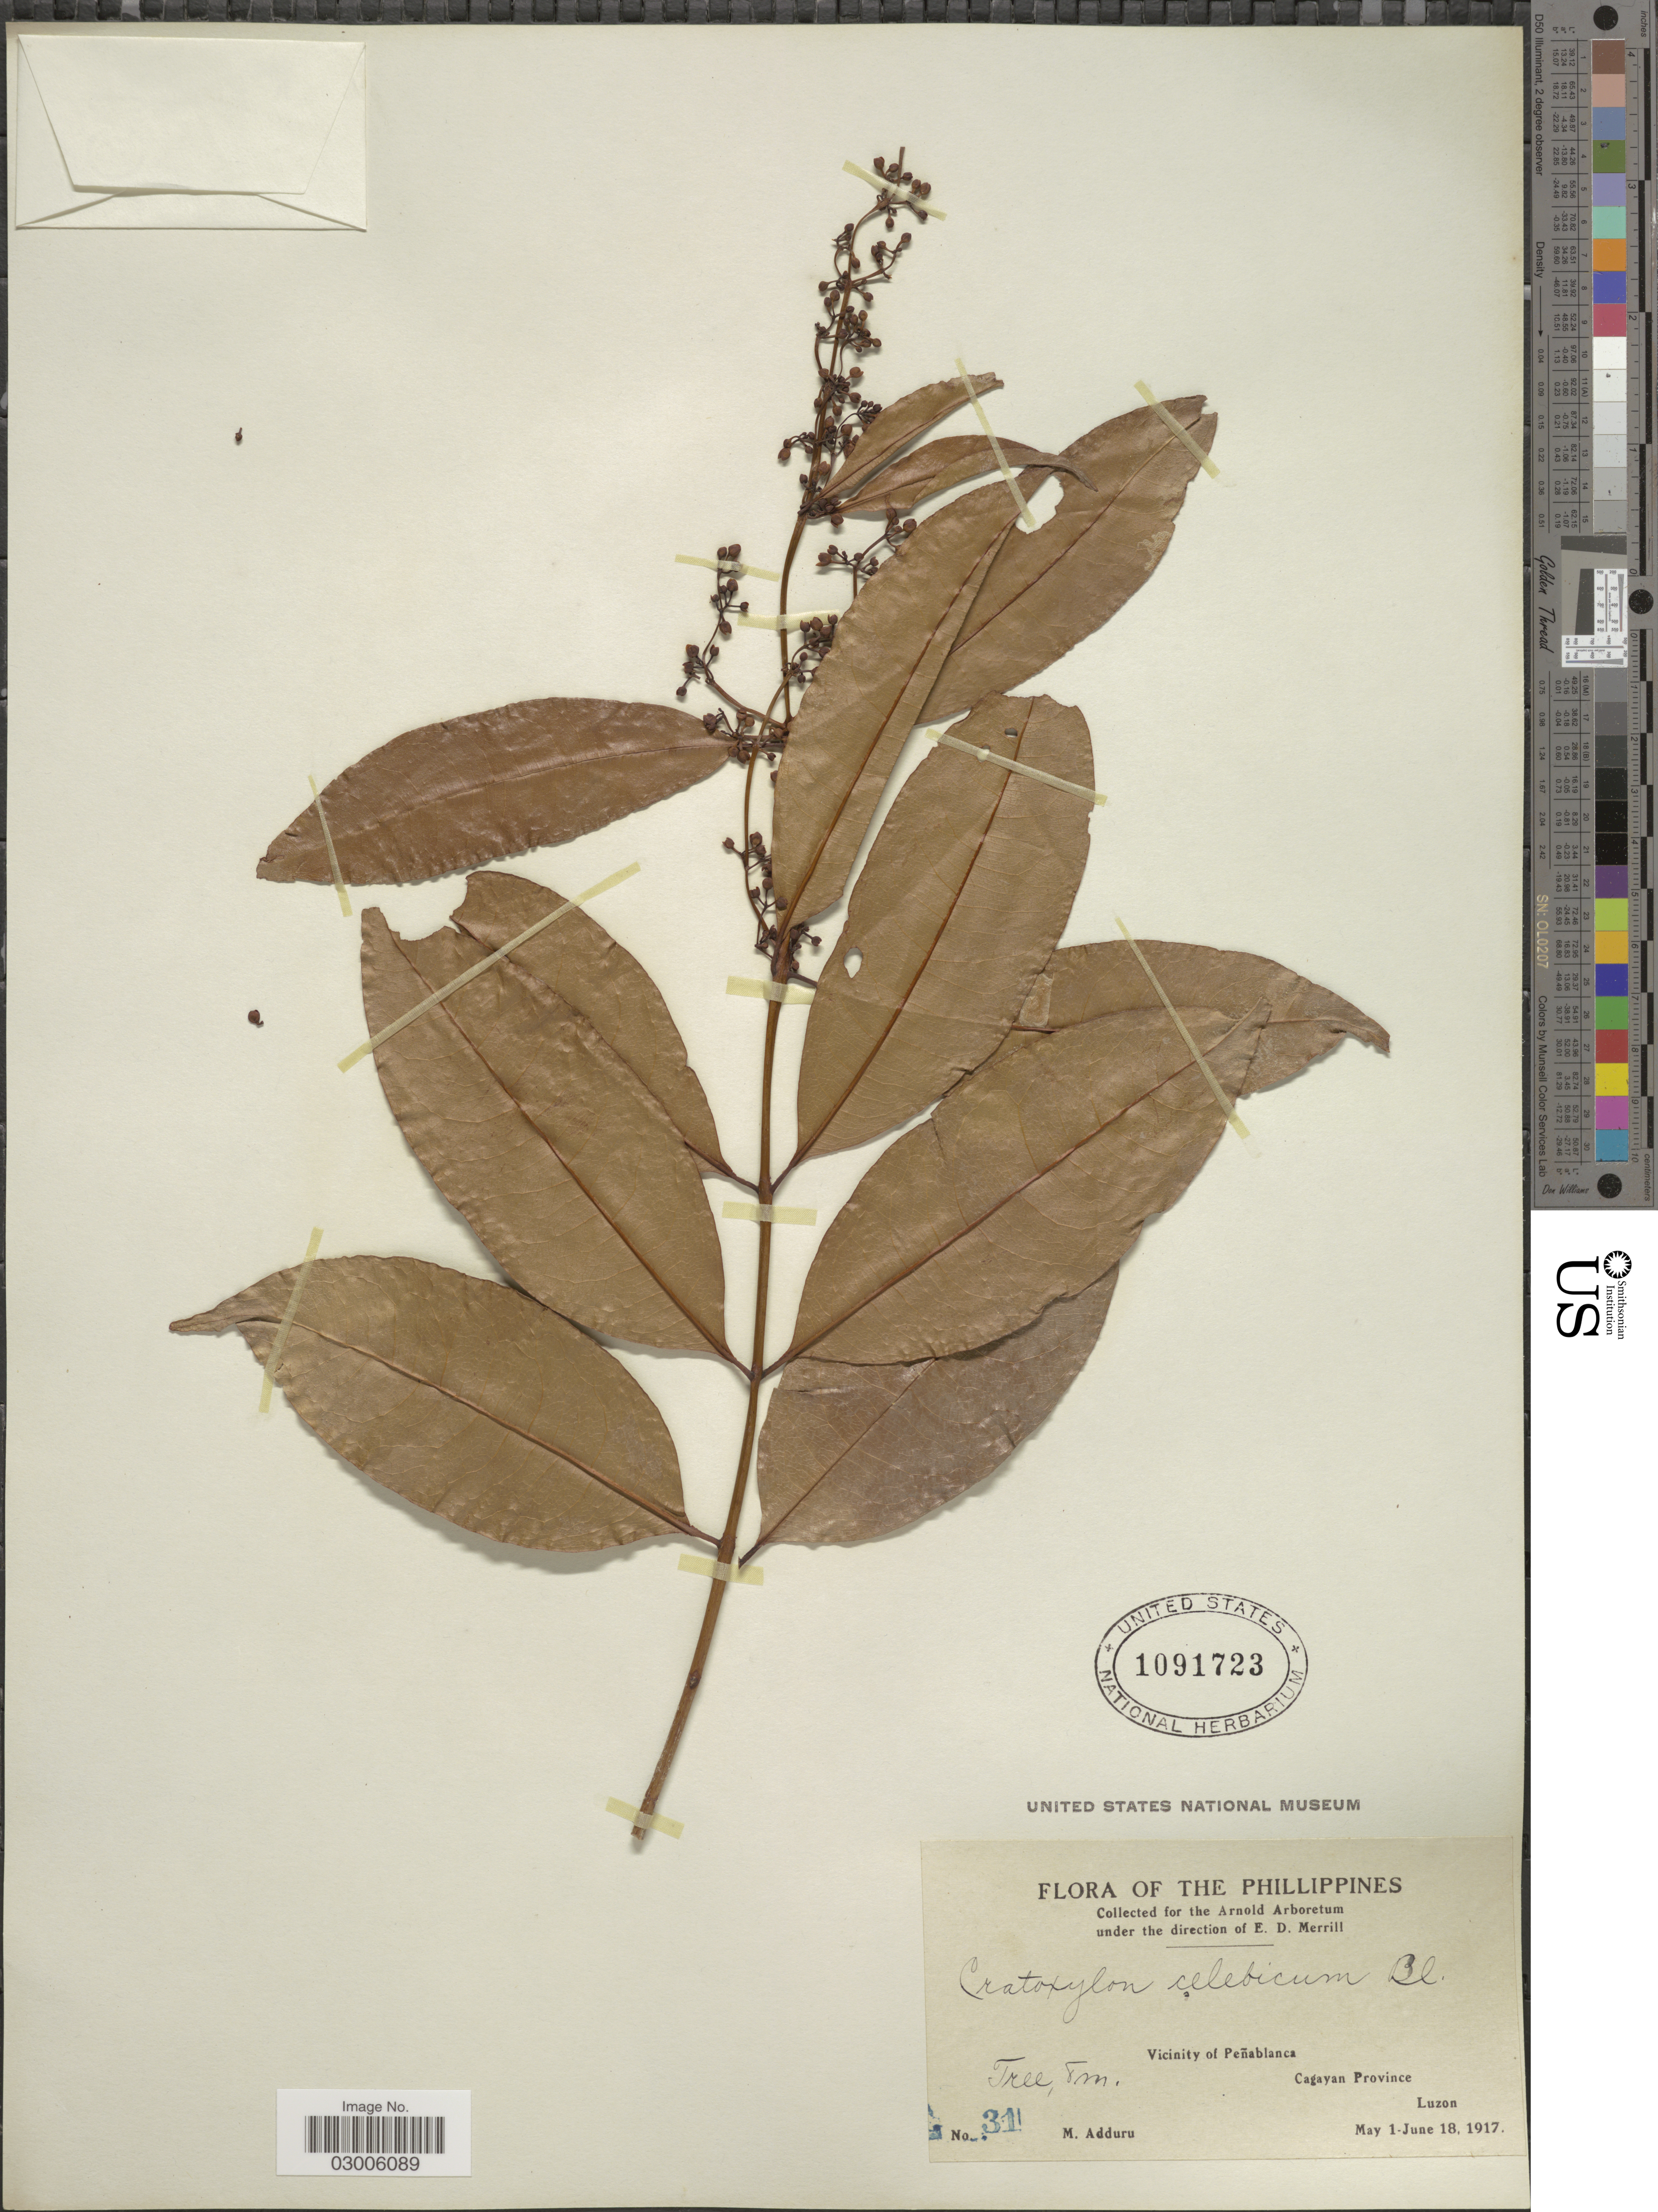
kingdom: Plantae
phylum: Tracheophyta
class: Magnoliopsida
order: Malpighiales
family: Hypericaceae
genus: Cratoxylum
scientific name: Cratoxylum celebicum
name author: Blume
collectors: M. Adduru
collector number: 31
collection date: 1917-05-01/1917-06-18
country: Philippines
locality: Vicinity of Peñablanca. Cagayan Province. Luzon.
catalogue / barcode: US 1091723